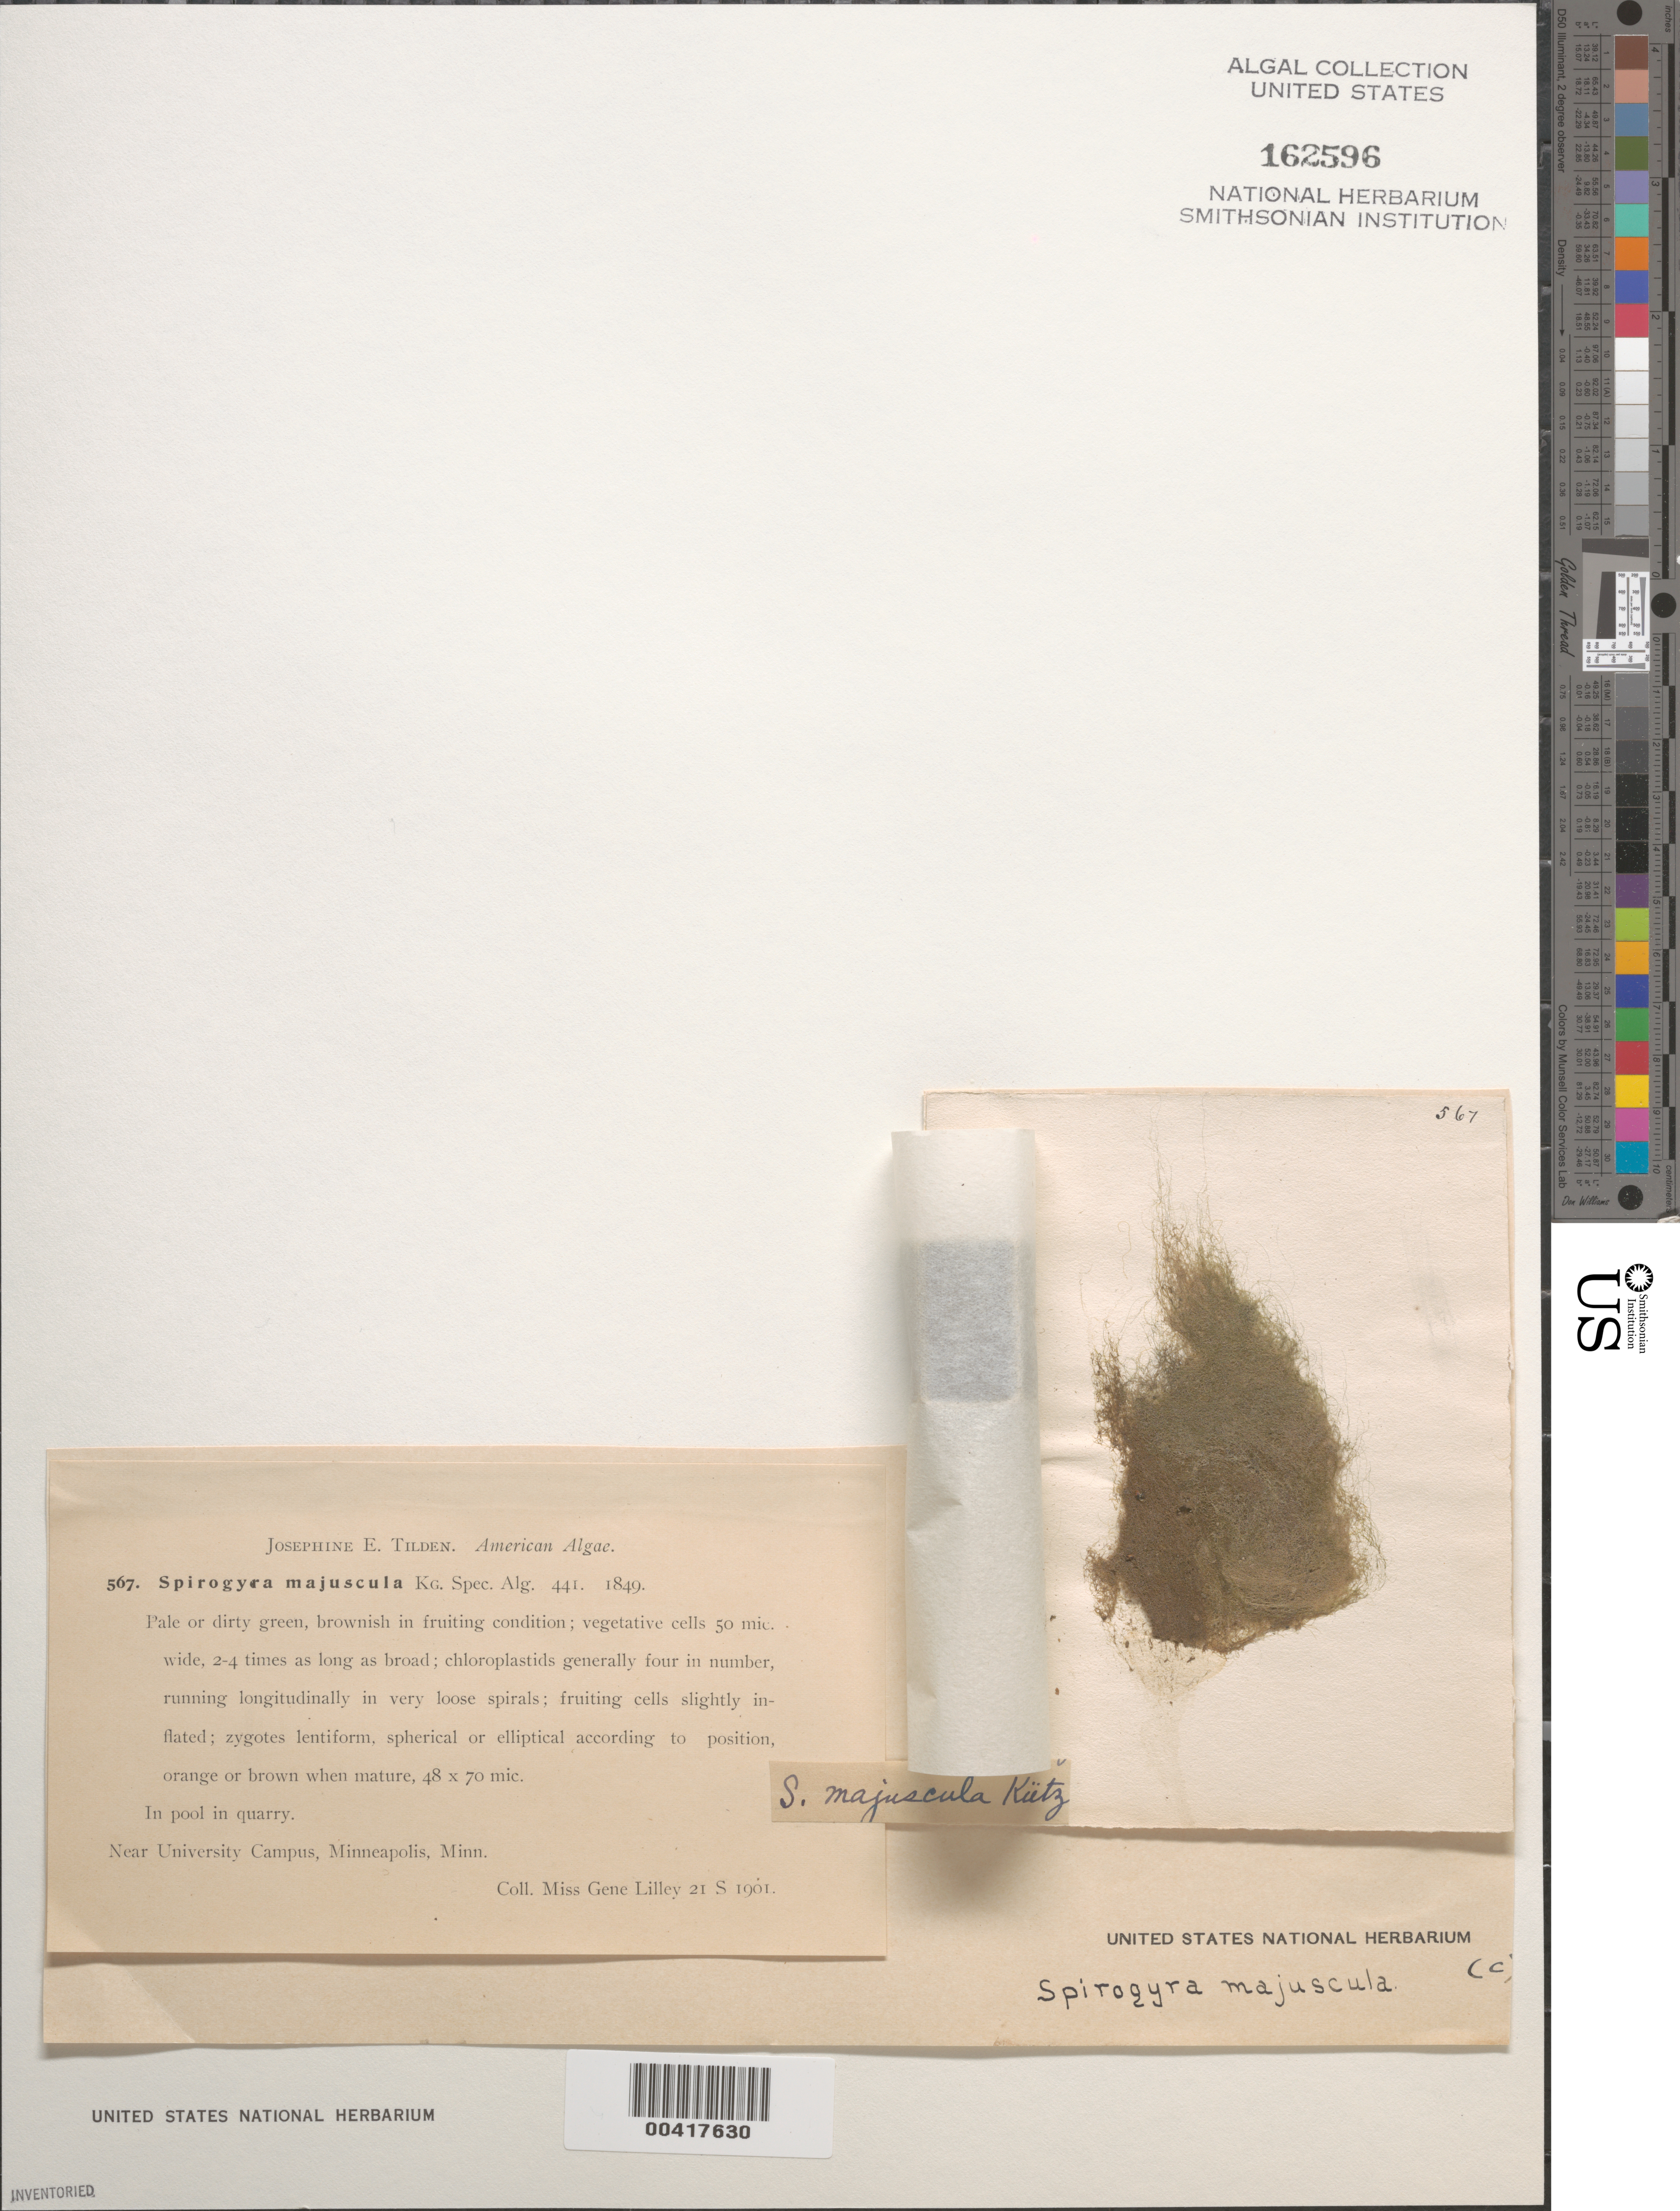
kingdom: Plantae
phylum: Charophyta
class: Zygnematophyceae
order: Zygnematales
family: Zygnemataceae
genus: Spirogyra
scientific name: Spirogyra majuscula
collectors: G. Lilley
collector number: JET 567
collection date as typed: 21 Sep 1901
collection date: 1901-09-21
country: United States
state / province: Minnesota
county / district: Hennepin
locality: Minneapolis, near University of Minnesota campus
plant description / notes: Tilden, American Algae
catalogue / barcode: US 162596